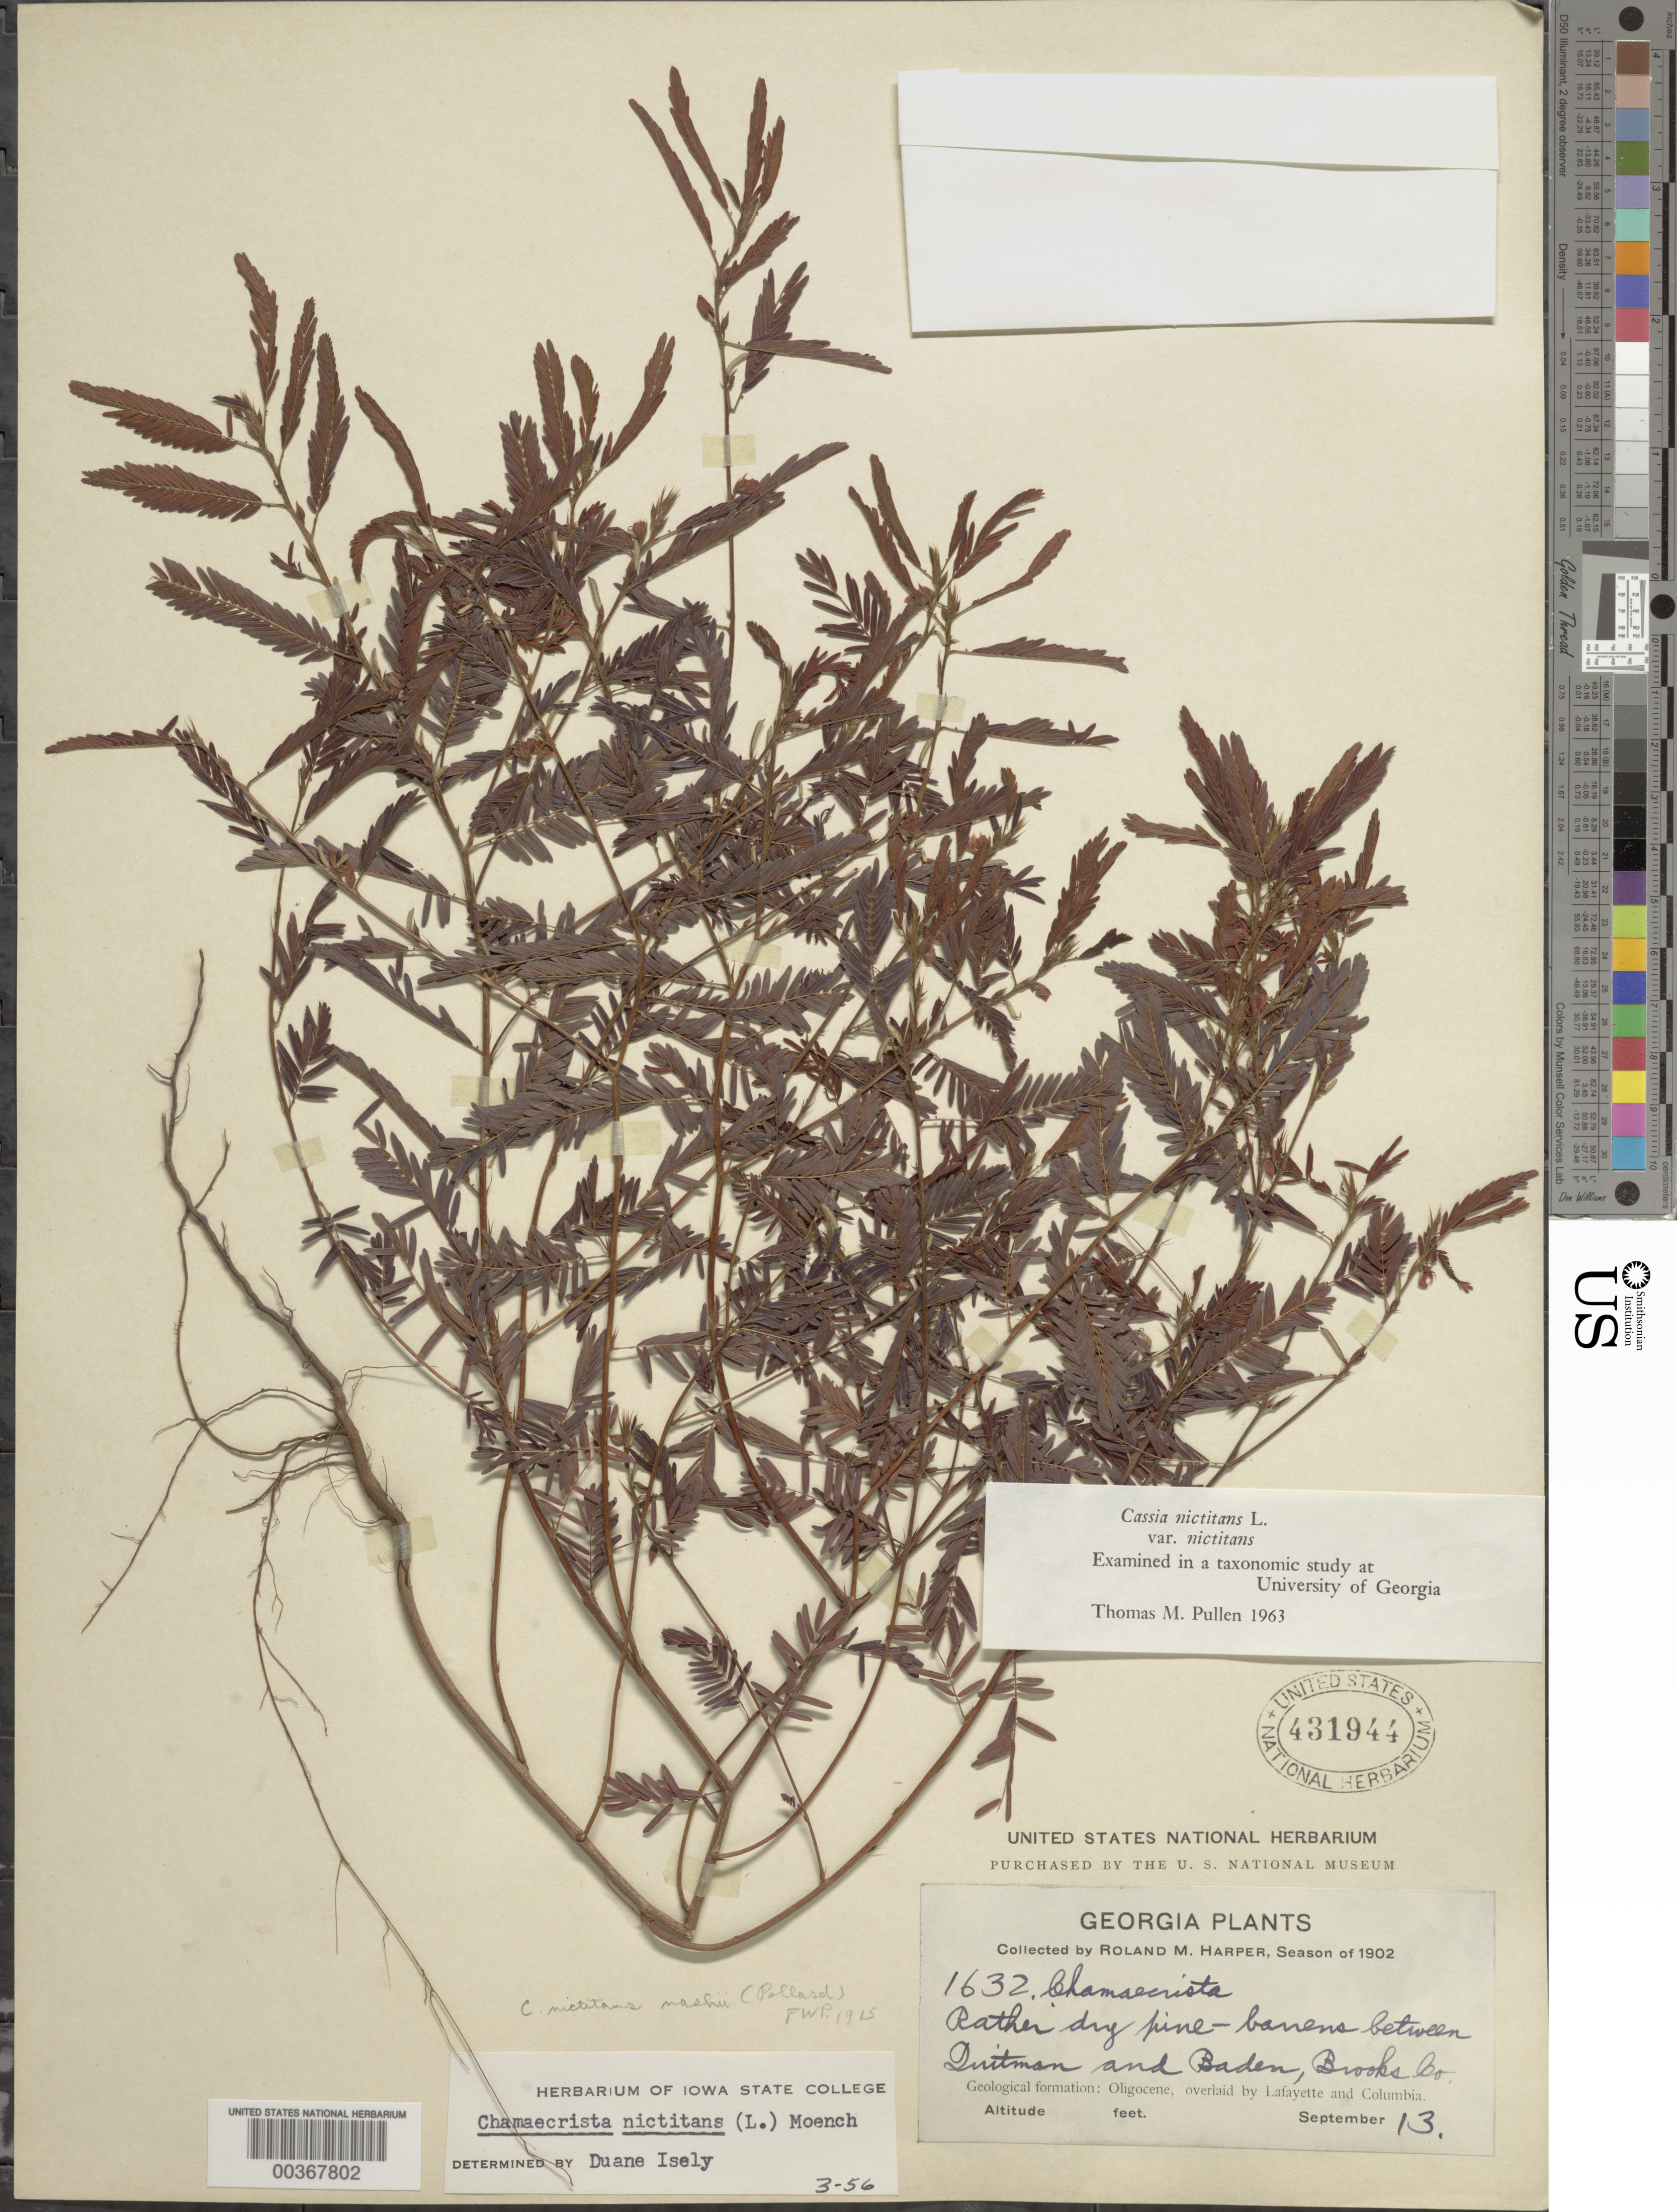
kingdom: Plantae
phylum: Tracheophyta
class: Magnoliopsida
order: Fabales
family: Fabaceae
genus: Chamaecrista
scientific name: Chamaecrista nictitans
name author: (L.) Moench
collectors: R. M. Harper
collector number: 1632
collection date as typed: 13 Sep 1902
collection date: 1902-09-13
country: United States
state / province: Georgia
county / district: Brooks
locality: Between quitman and baden. [localities are in ga near fl border, not in fl as originally recorded.]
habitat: Rather dry pine barrens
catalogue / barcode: US 431944